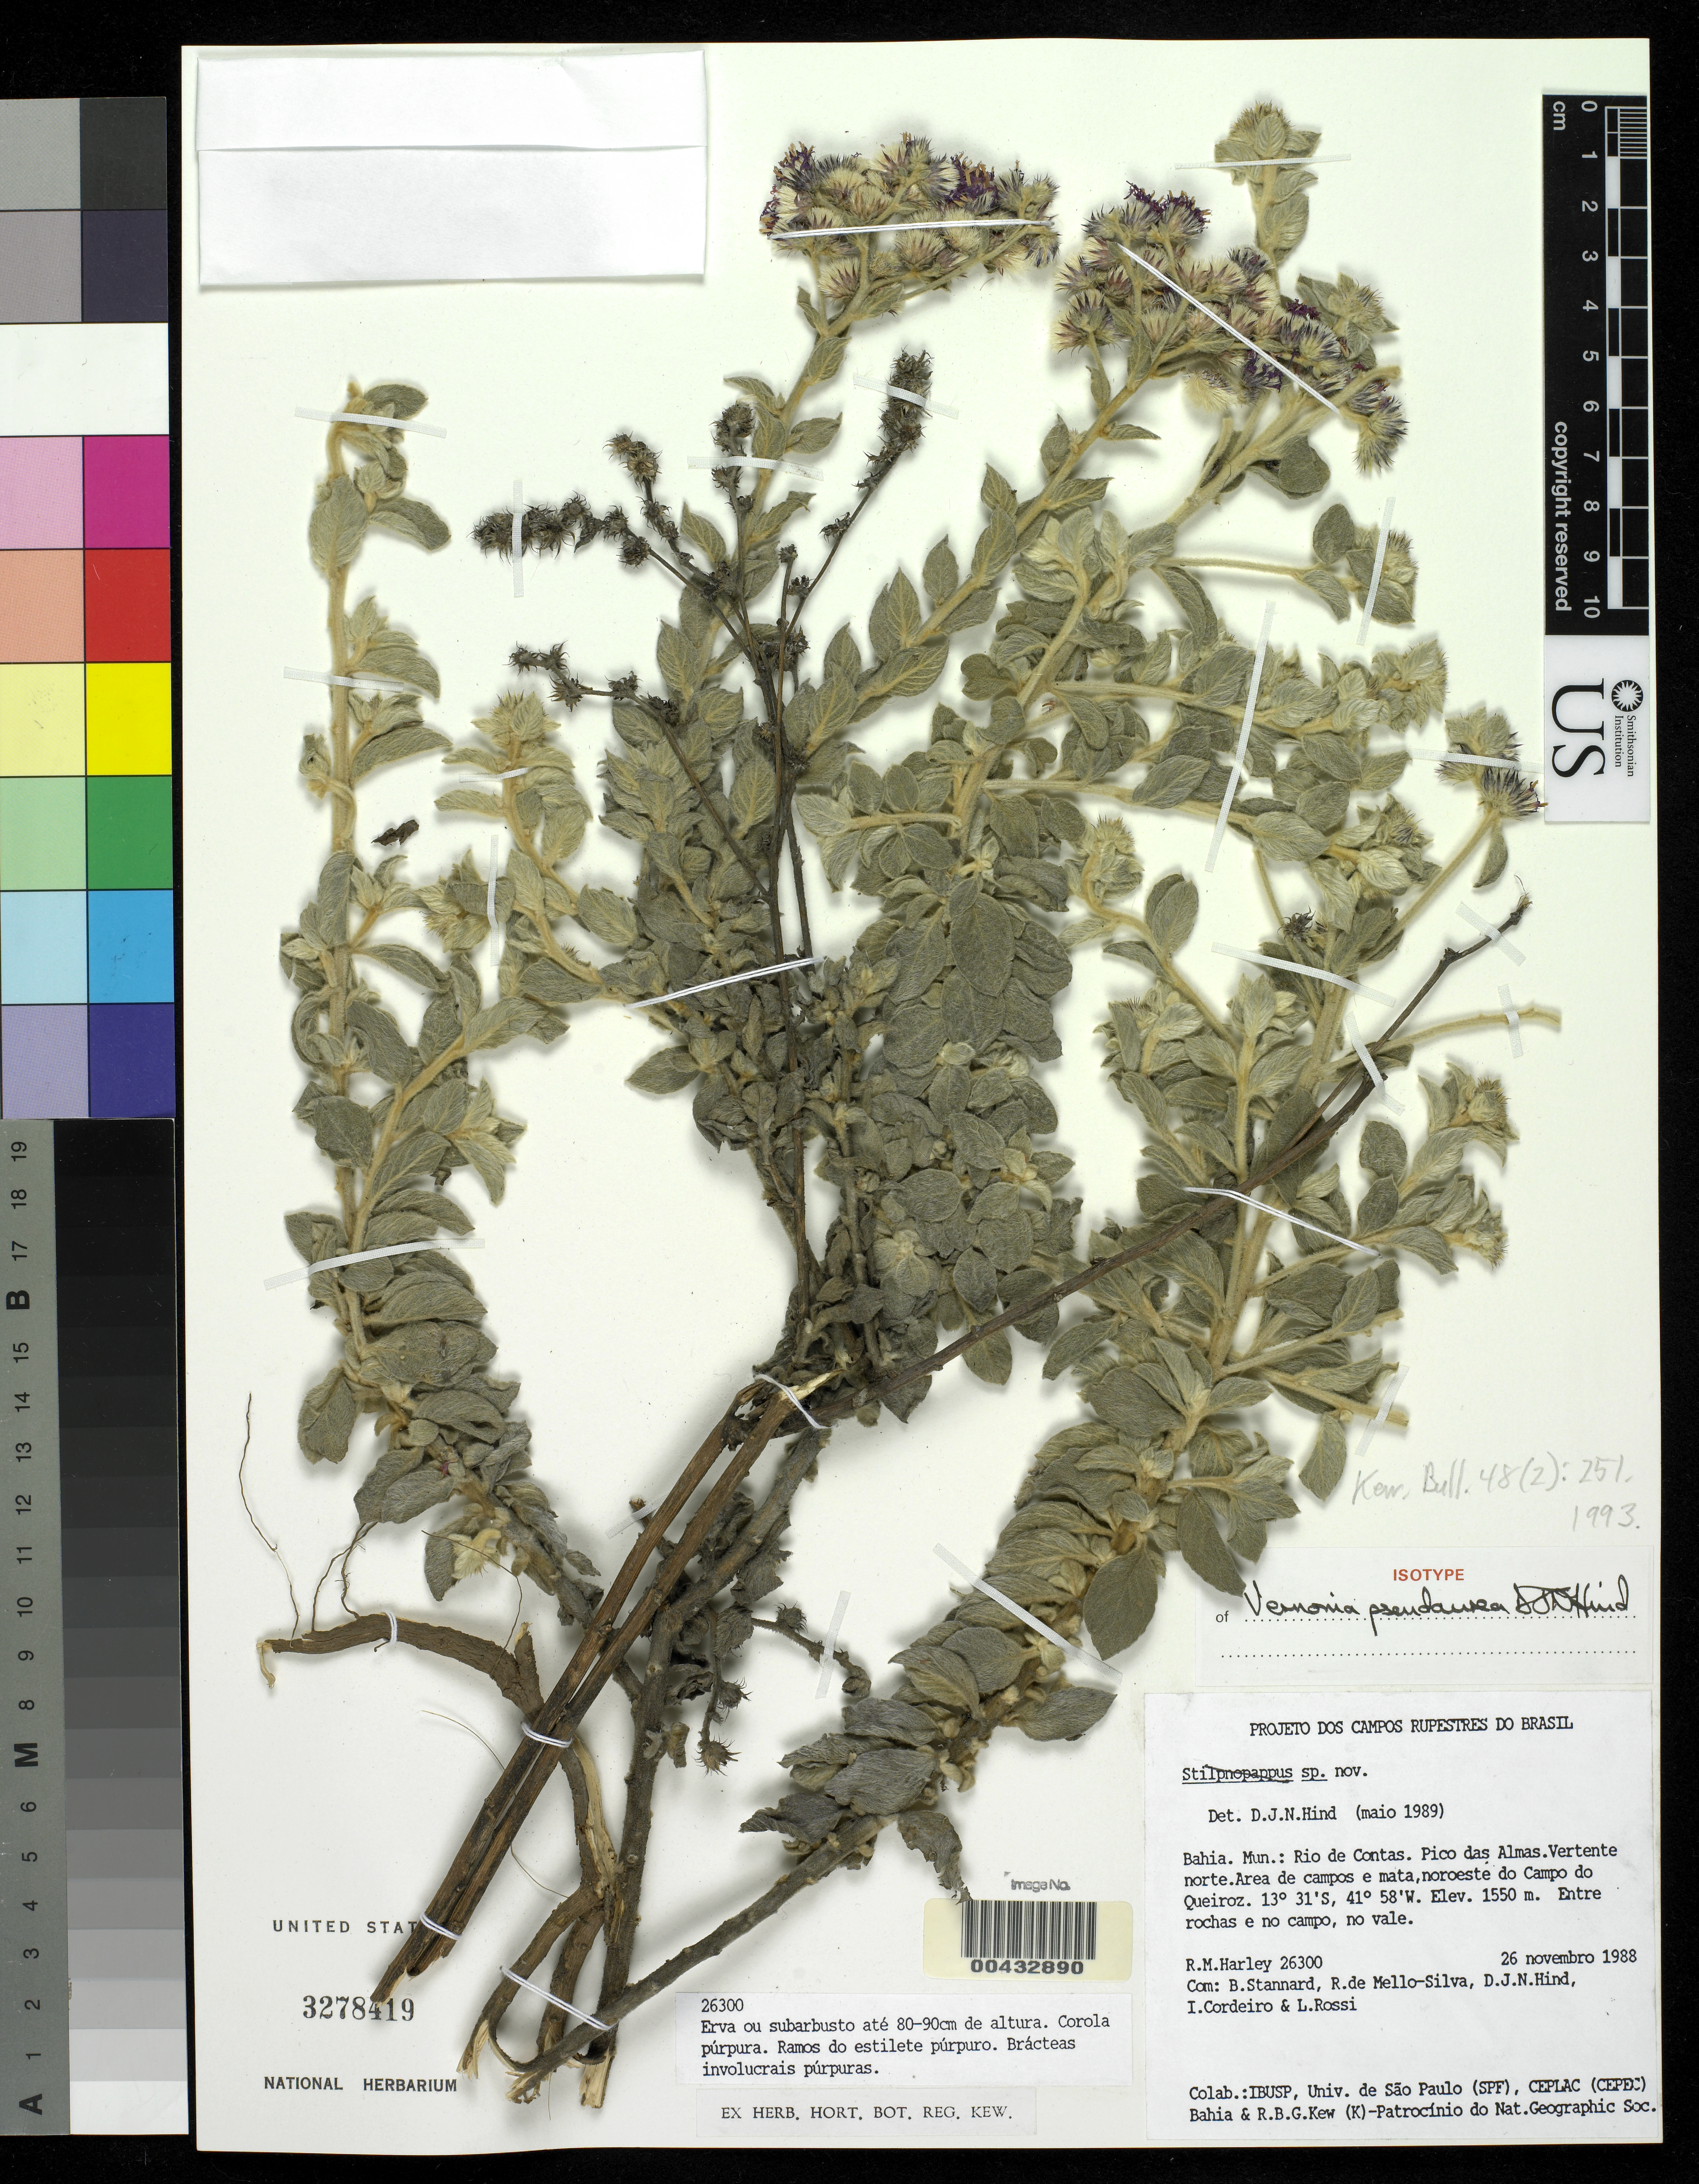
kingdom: Plantae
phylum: Tracheophyta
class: Magnoliopsida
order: Asterales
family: Asteraceae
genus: Vernonia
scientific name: Vernonia pseudaurea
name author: D.J.N. Hind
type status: Isotype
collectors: R. M. Harley, B. L. Stannard, R. Mello-Silva, D. J. N. Hind, I. Cordeiro & L. Rossi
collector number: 26300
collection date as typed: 26 Nov 1988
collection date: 1988-11-26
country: Brazil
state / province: Bahia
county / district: Rio de Contas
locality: Pico das Almas, vertente Norte, area de Campos E Mata, noroeste do Campo do Queiroz.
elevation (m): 1550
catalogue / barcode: US 3278419